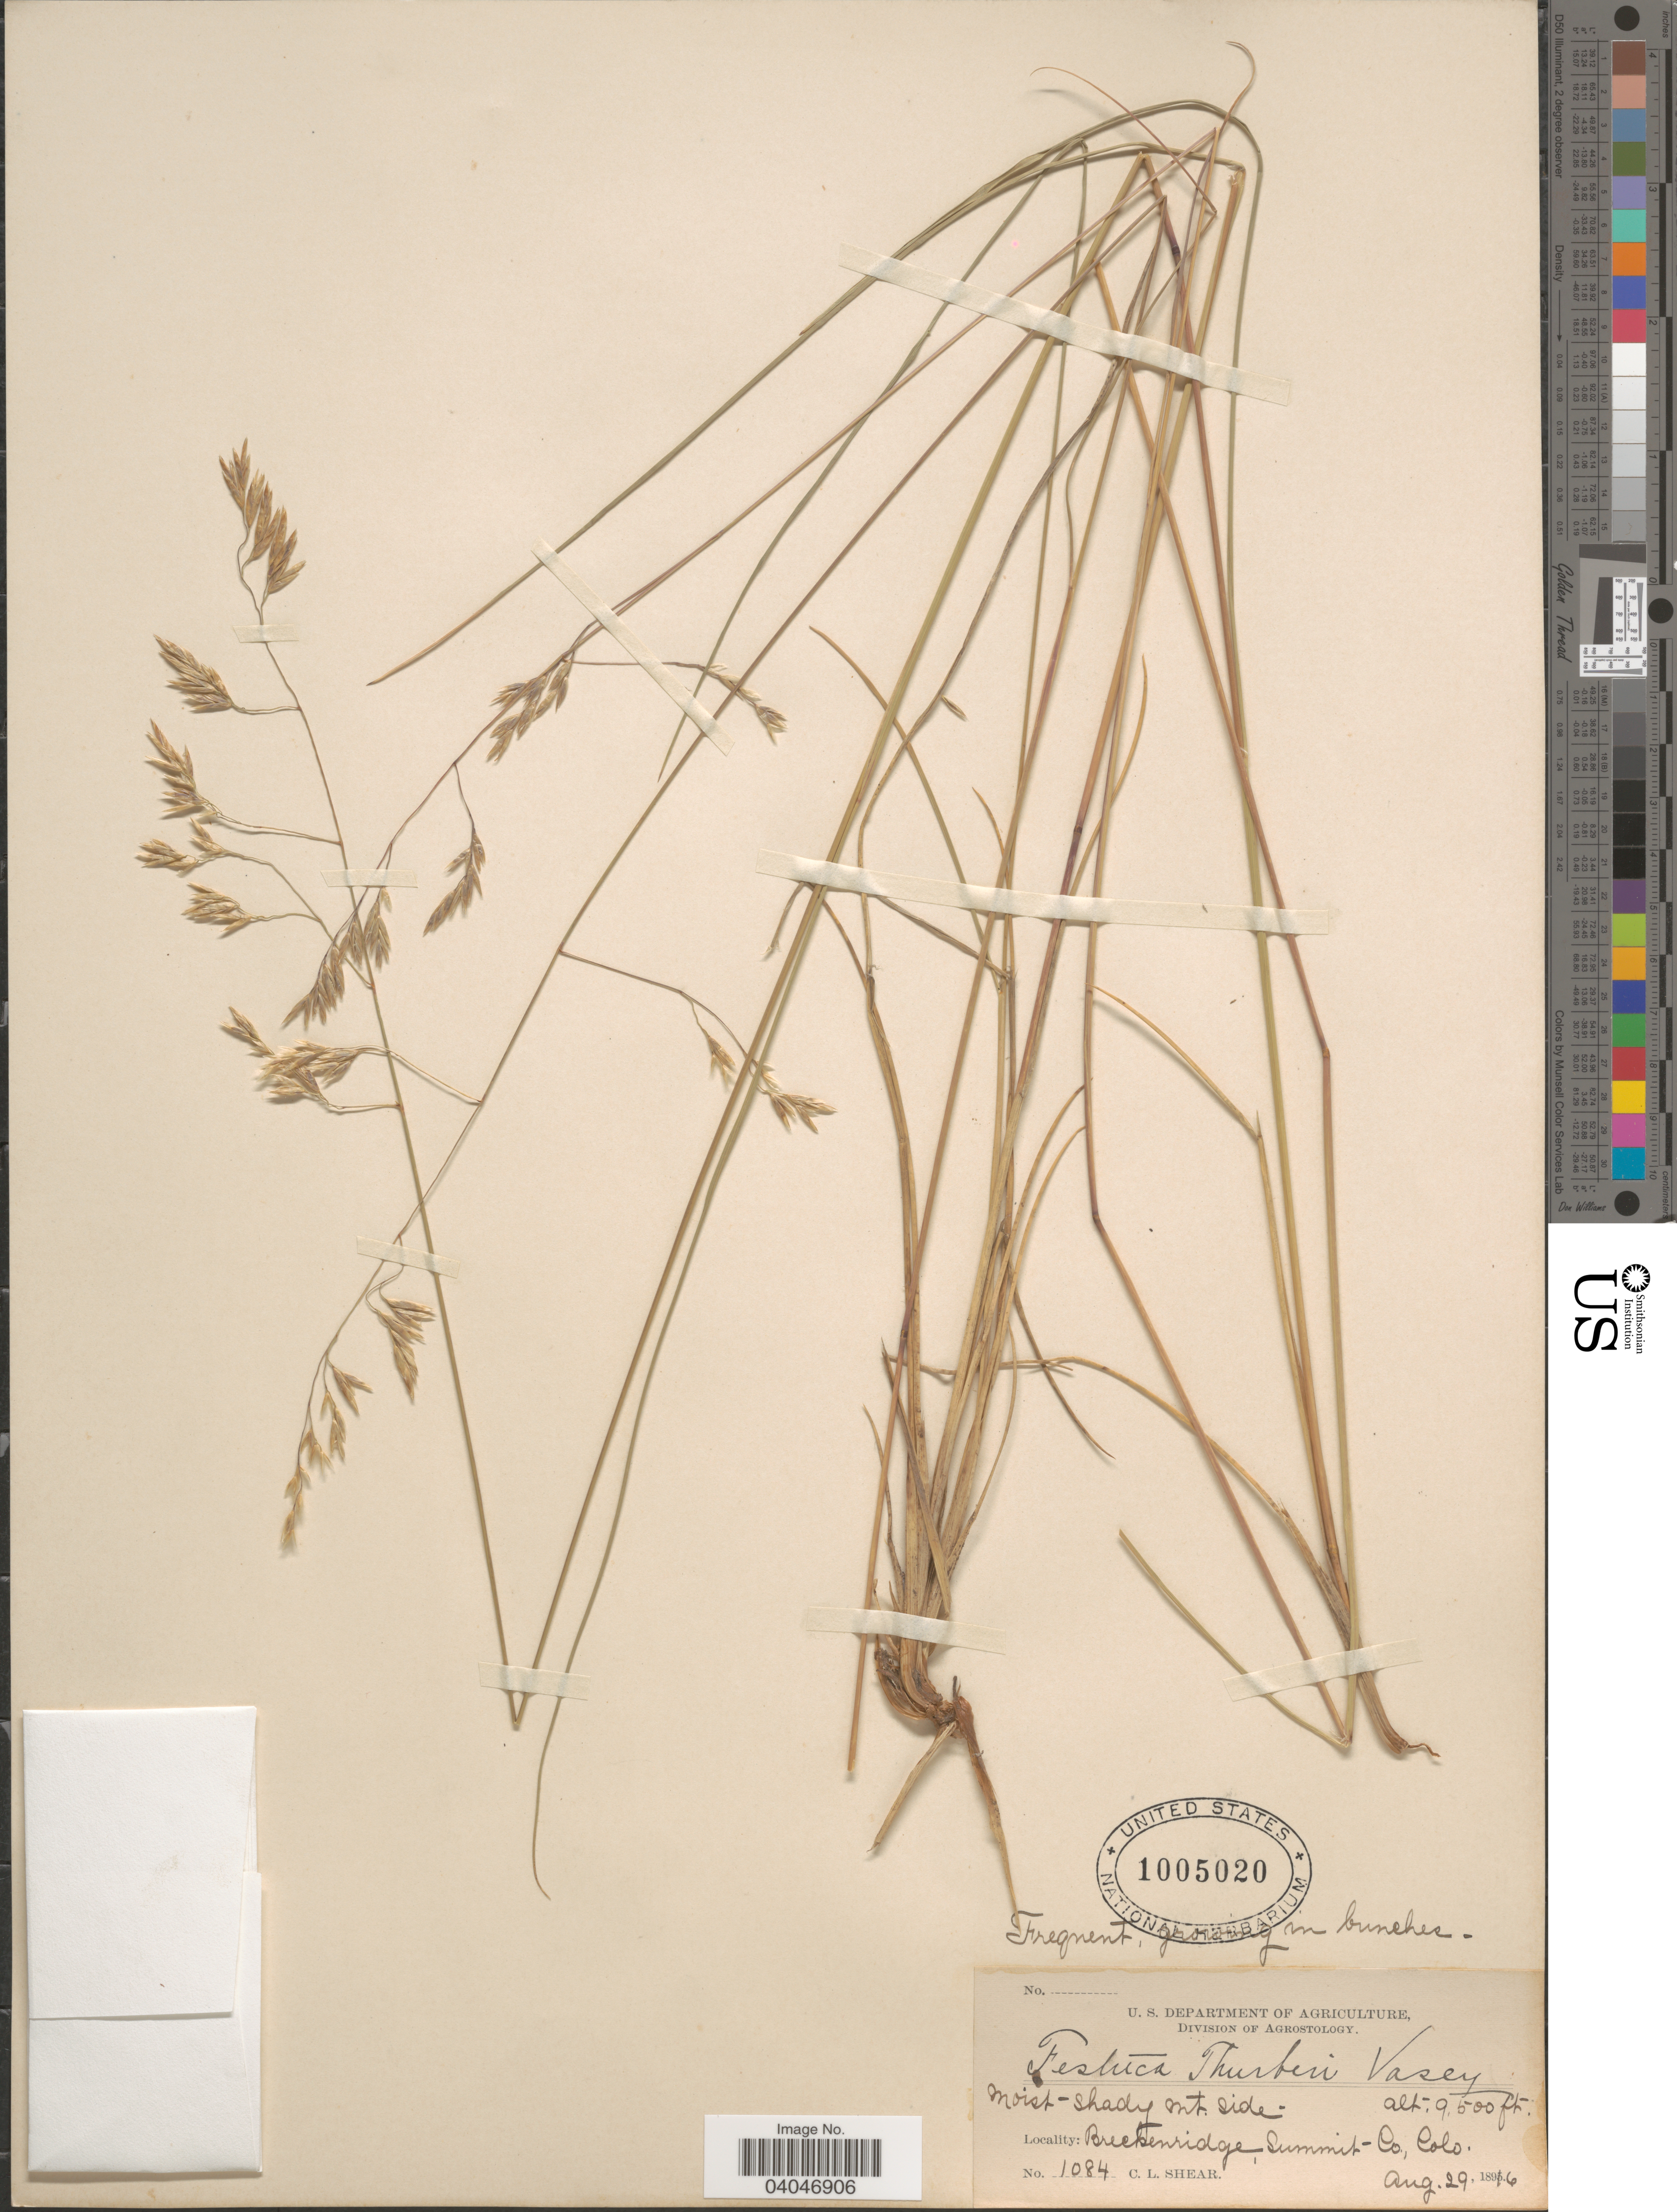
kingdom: Plantae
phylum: Tracheophyta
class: Liliopsida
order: Poales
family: Poaceae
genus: Festuca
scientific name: Festuca thurberi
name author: Vasey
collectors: C. L. Shear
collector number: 1084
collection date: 1896-08-29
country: United States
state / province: Colorado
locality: Breckenridge, Summit Co.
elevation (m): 2896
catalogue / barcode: US 1005020